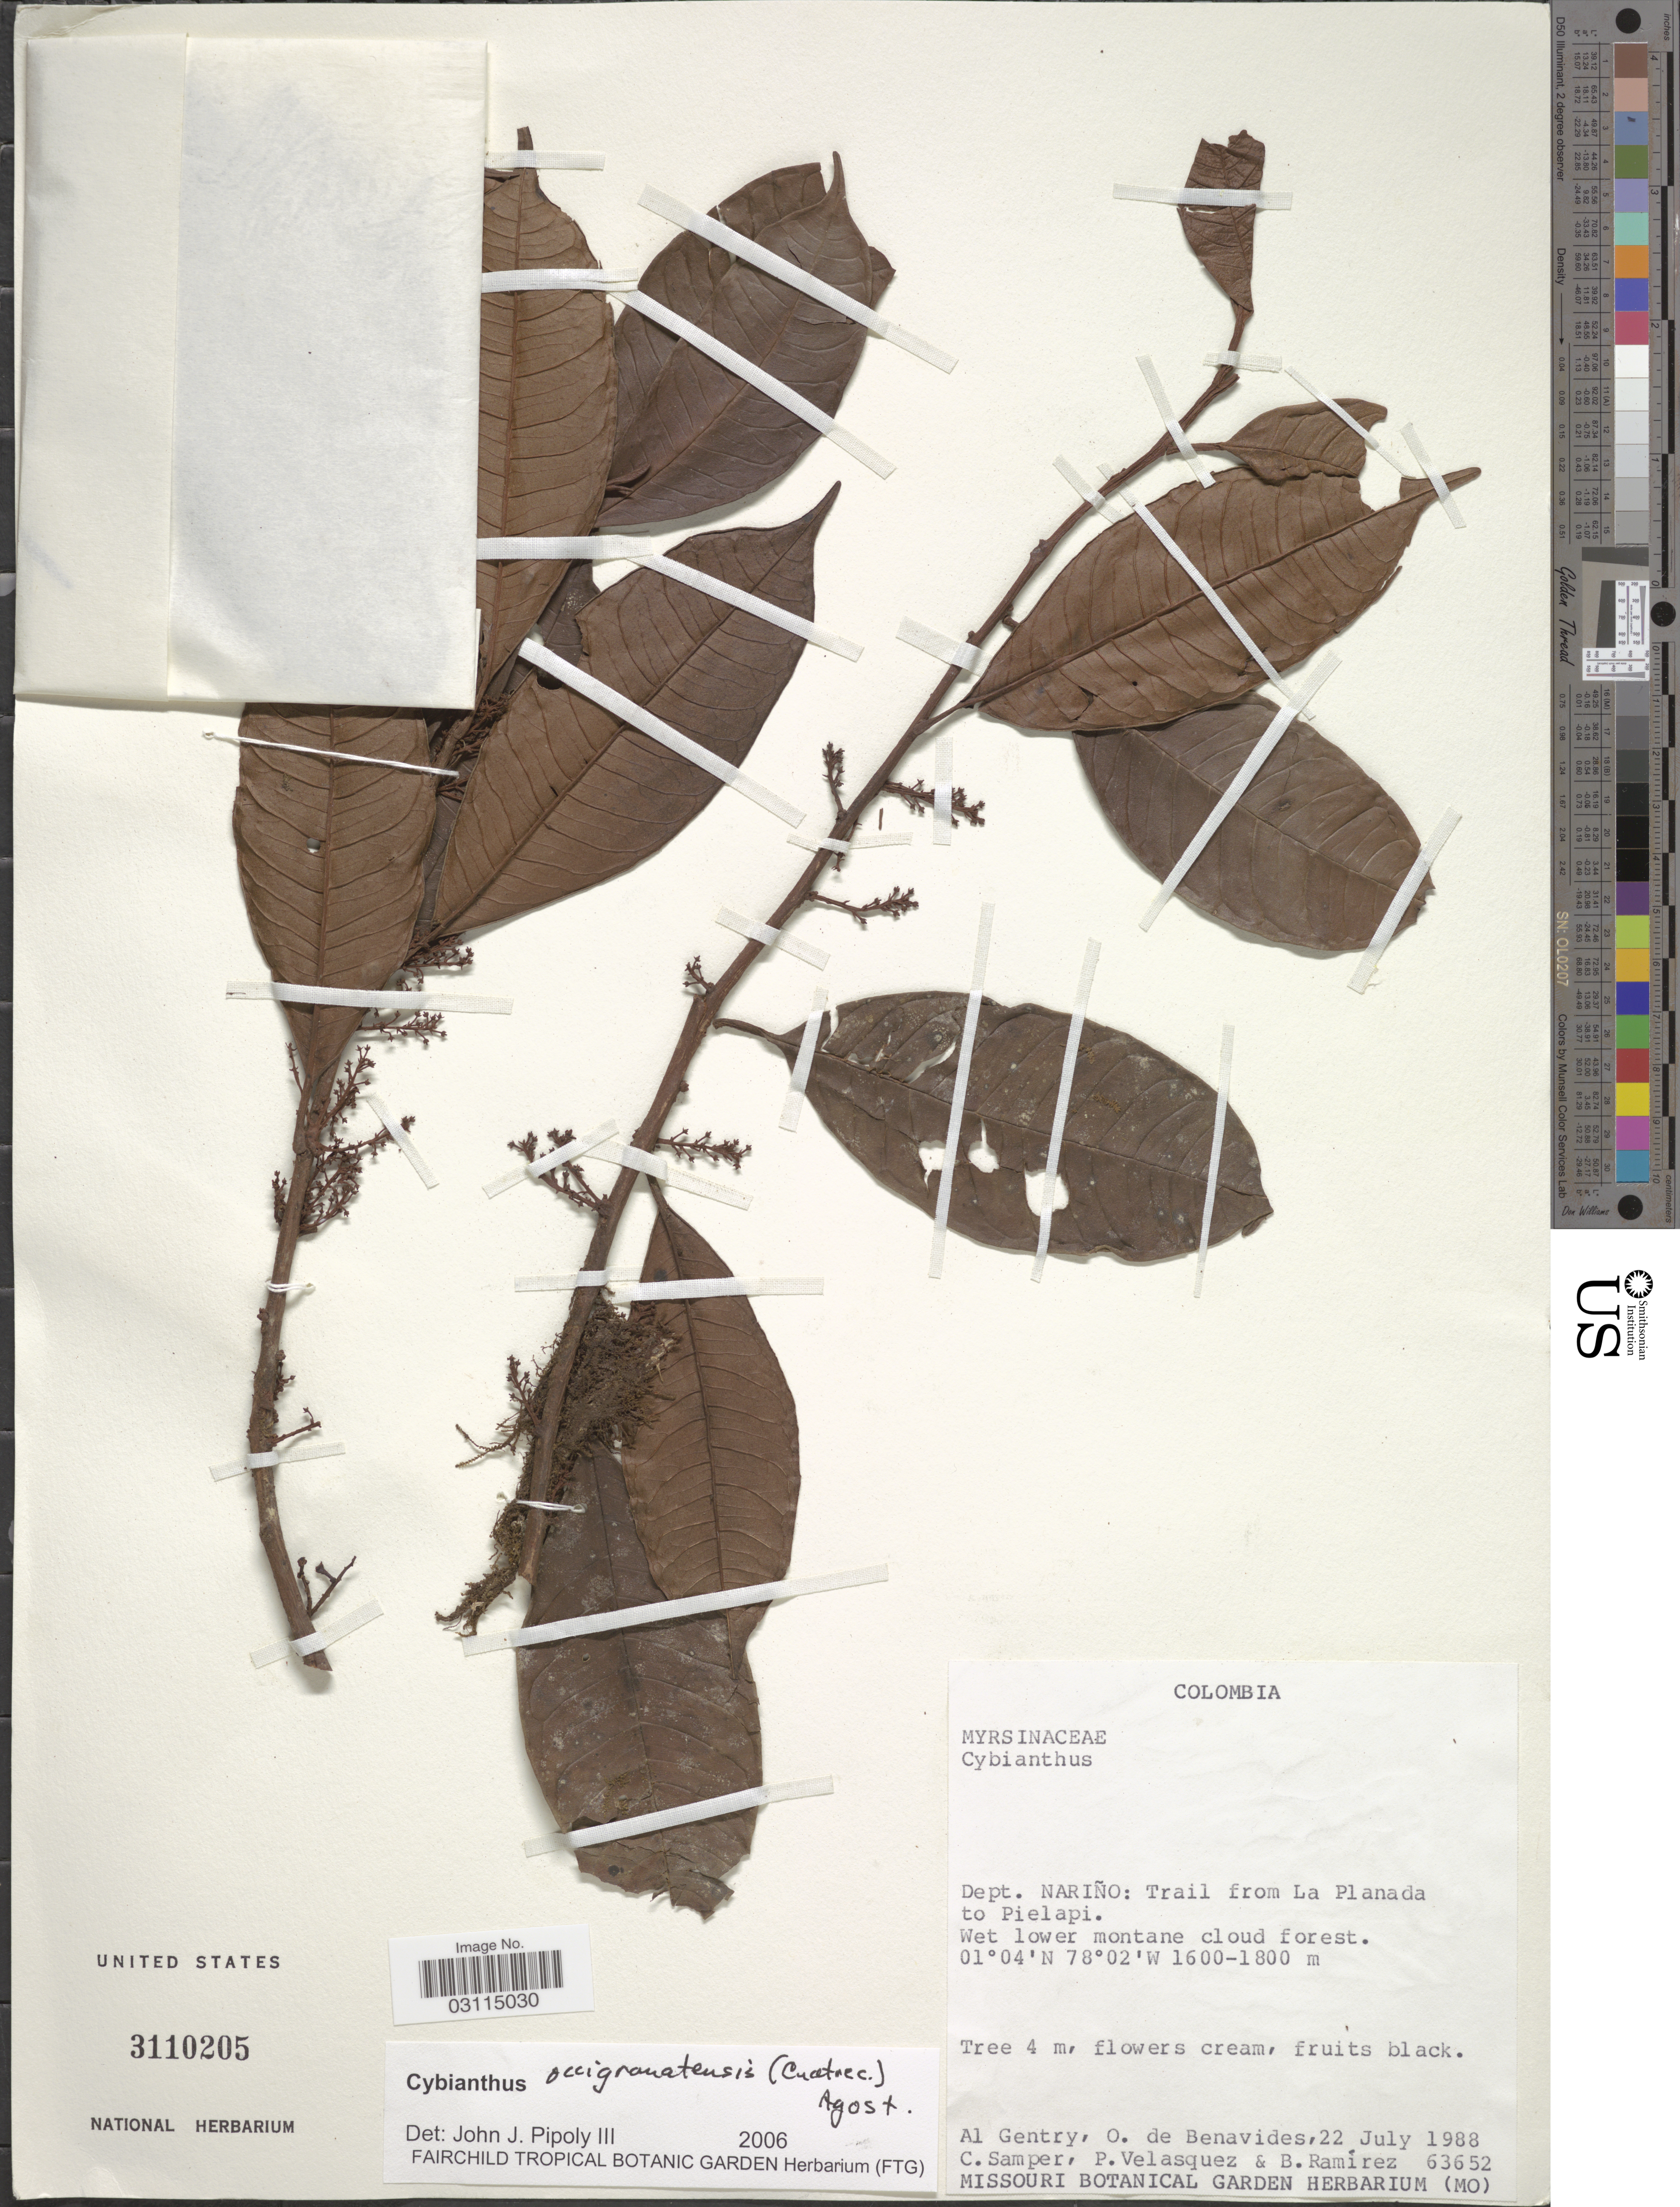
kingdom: Plantae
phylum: Tracheophyta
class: Magnoliopsida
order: Ericales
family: Primulaceae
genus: Cybianthus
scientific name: Cybianthus occigranatensis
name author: (Cuatrec.) G. Agostini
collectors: A. H. Gentry, Olga S. de Benavides, C. Samper, P. Velasquez & B. Ramírez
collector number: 63652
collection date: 1988-07-22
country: Colombia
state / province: Nariño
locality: Dept. Nariño: Trail from La Planada to Pielapi.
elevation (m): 1600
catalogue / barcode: US 3110205